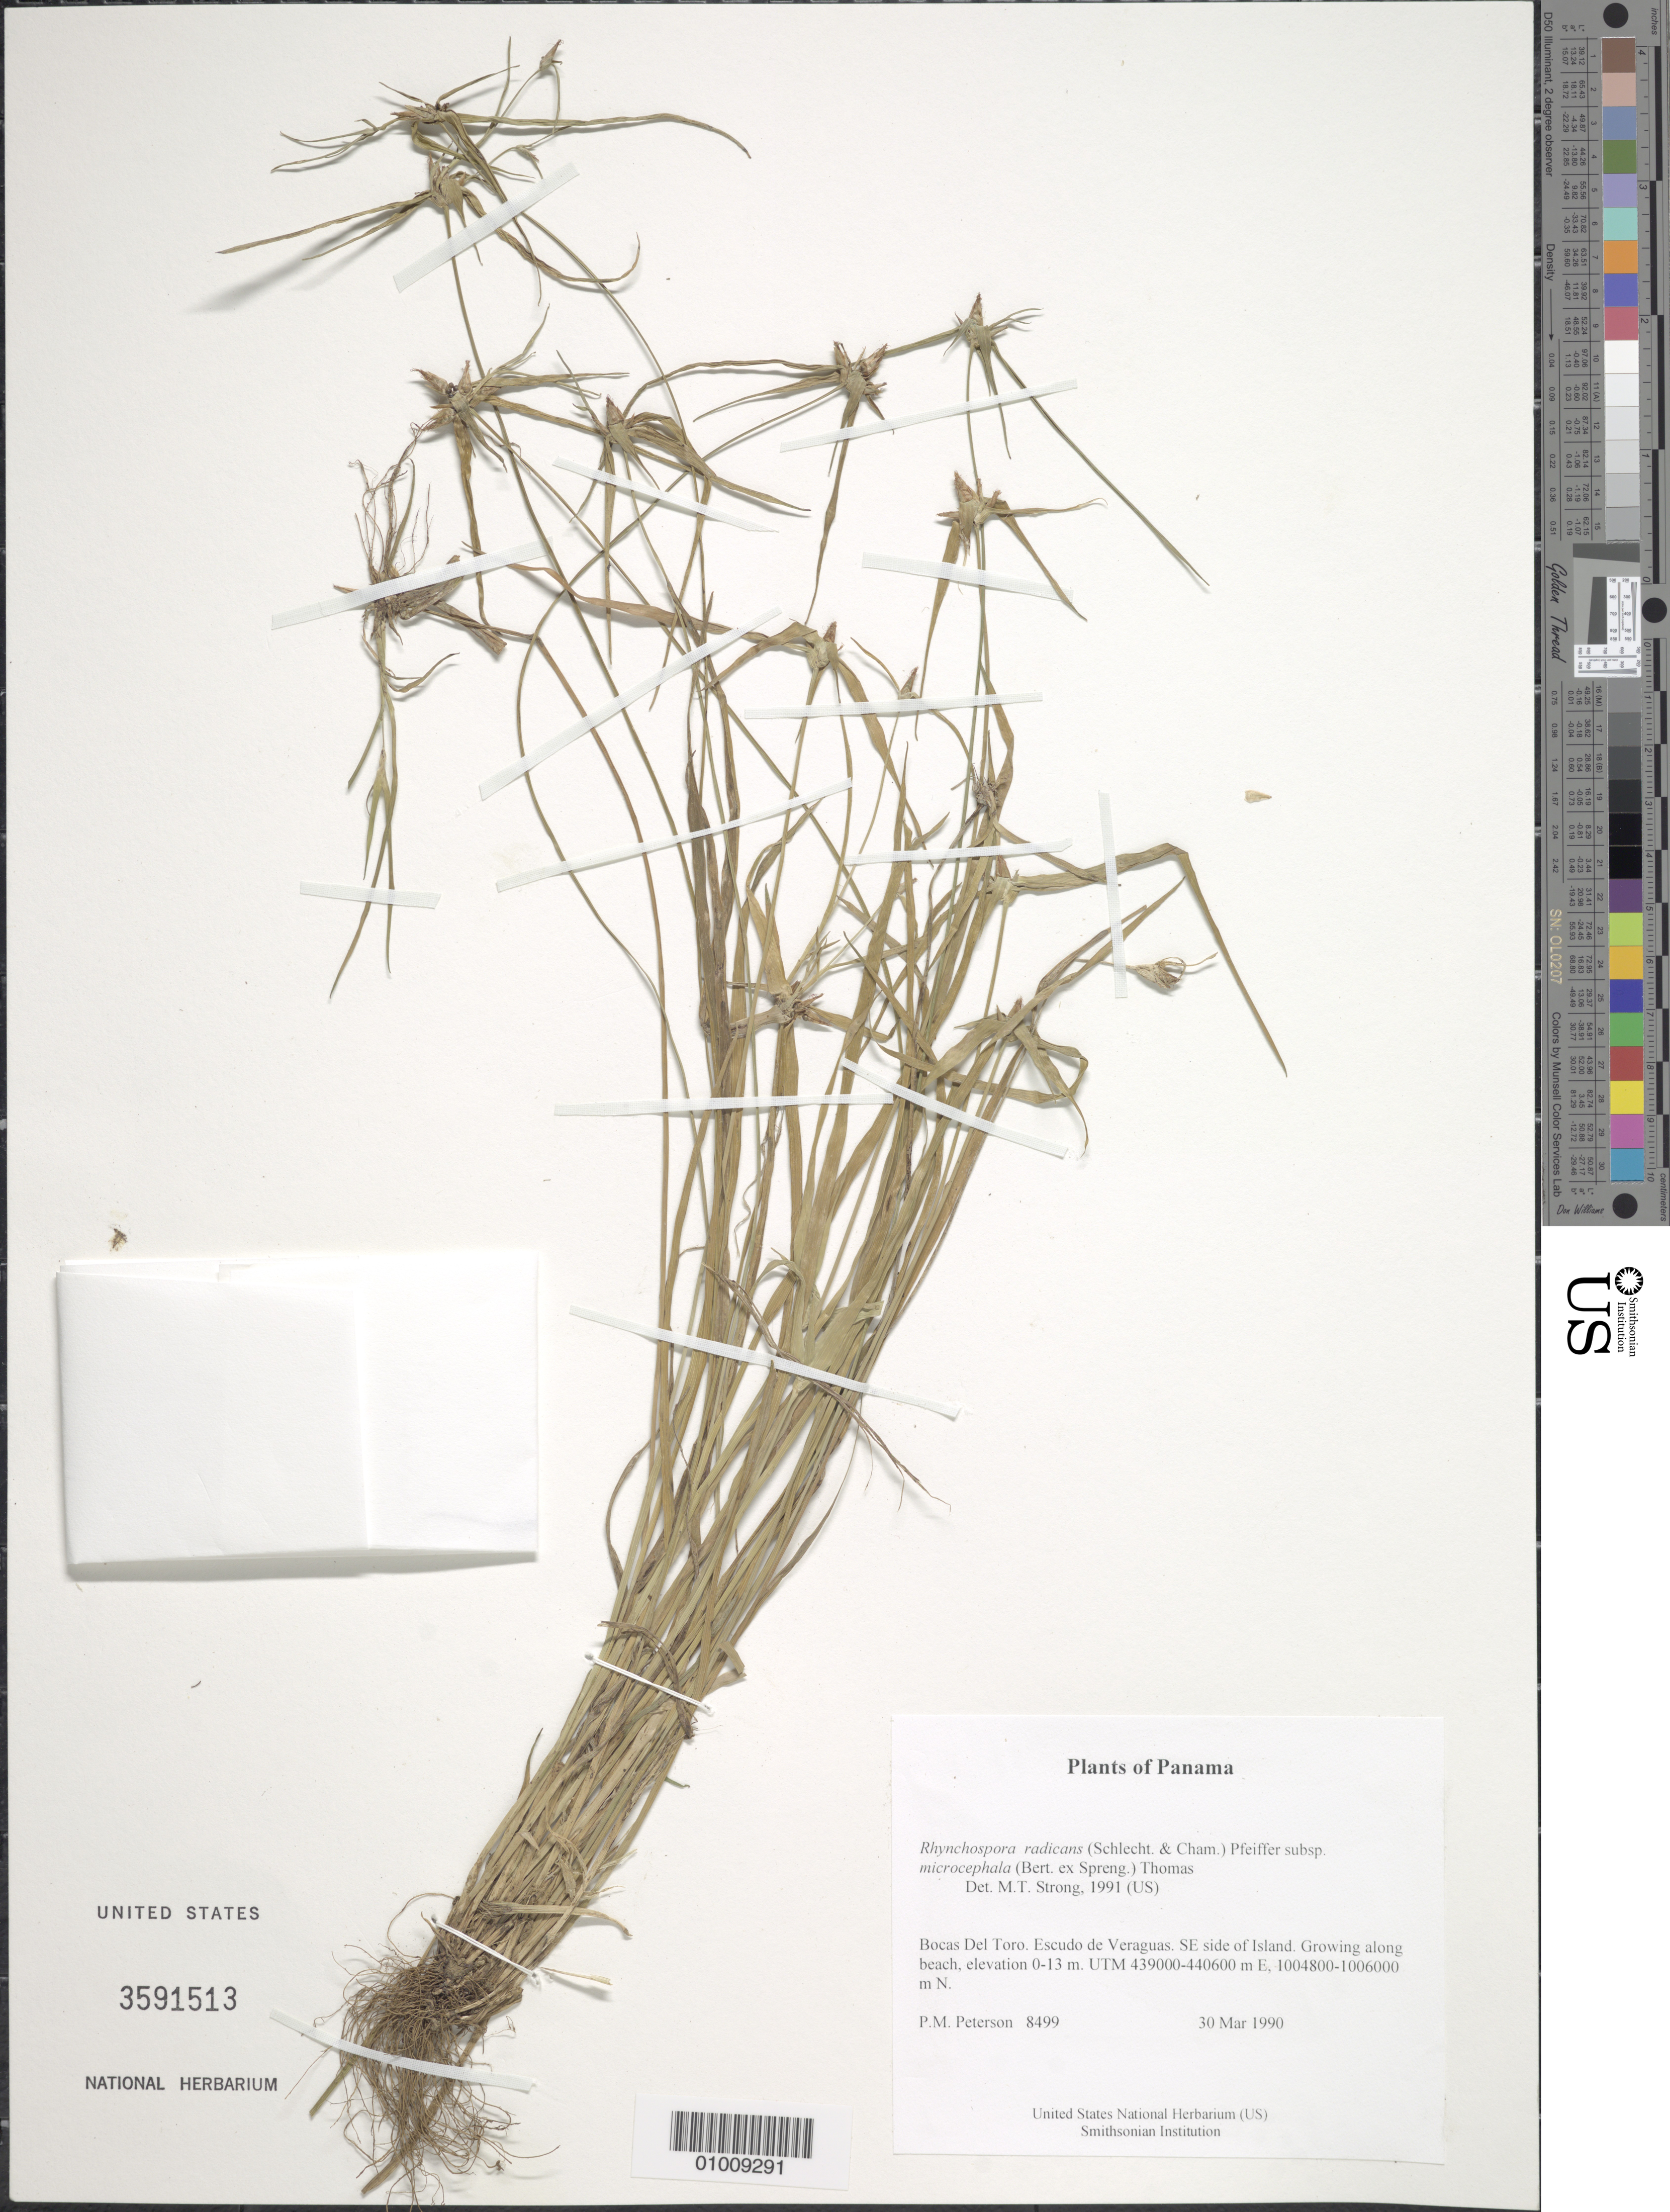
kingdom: Plantae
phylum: Tracheophyta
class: Liliopsida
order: Poales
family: Cyperaceae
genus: Rhynchospora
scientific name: Rhynchospora radicans subsp. microcephala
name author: (Bertero ex Spreng.) W.W. Thomas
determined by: Strong, M. T., (US), Smithsonian Institution - National Museum of Natural History (UNITED STATES)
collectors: P. M. Peterson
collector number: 08499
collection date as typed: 30 Mar 1990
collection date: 1990-03-30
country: Panama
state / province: Bocas del Toro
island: Escudo de Veraguas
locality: SE side of Island.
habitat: Growing along beach, UTM 439000-440600 m E, 1004800-1006000 m N.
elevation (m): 0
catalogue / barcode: US 3591513